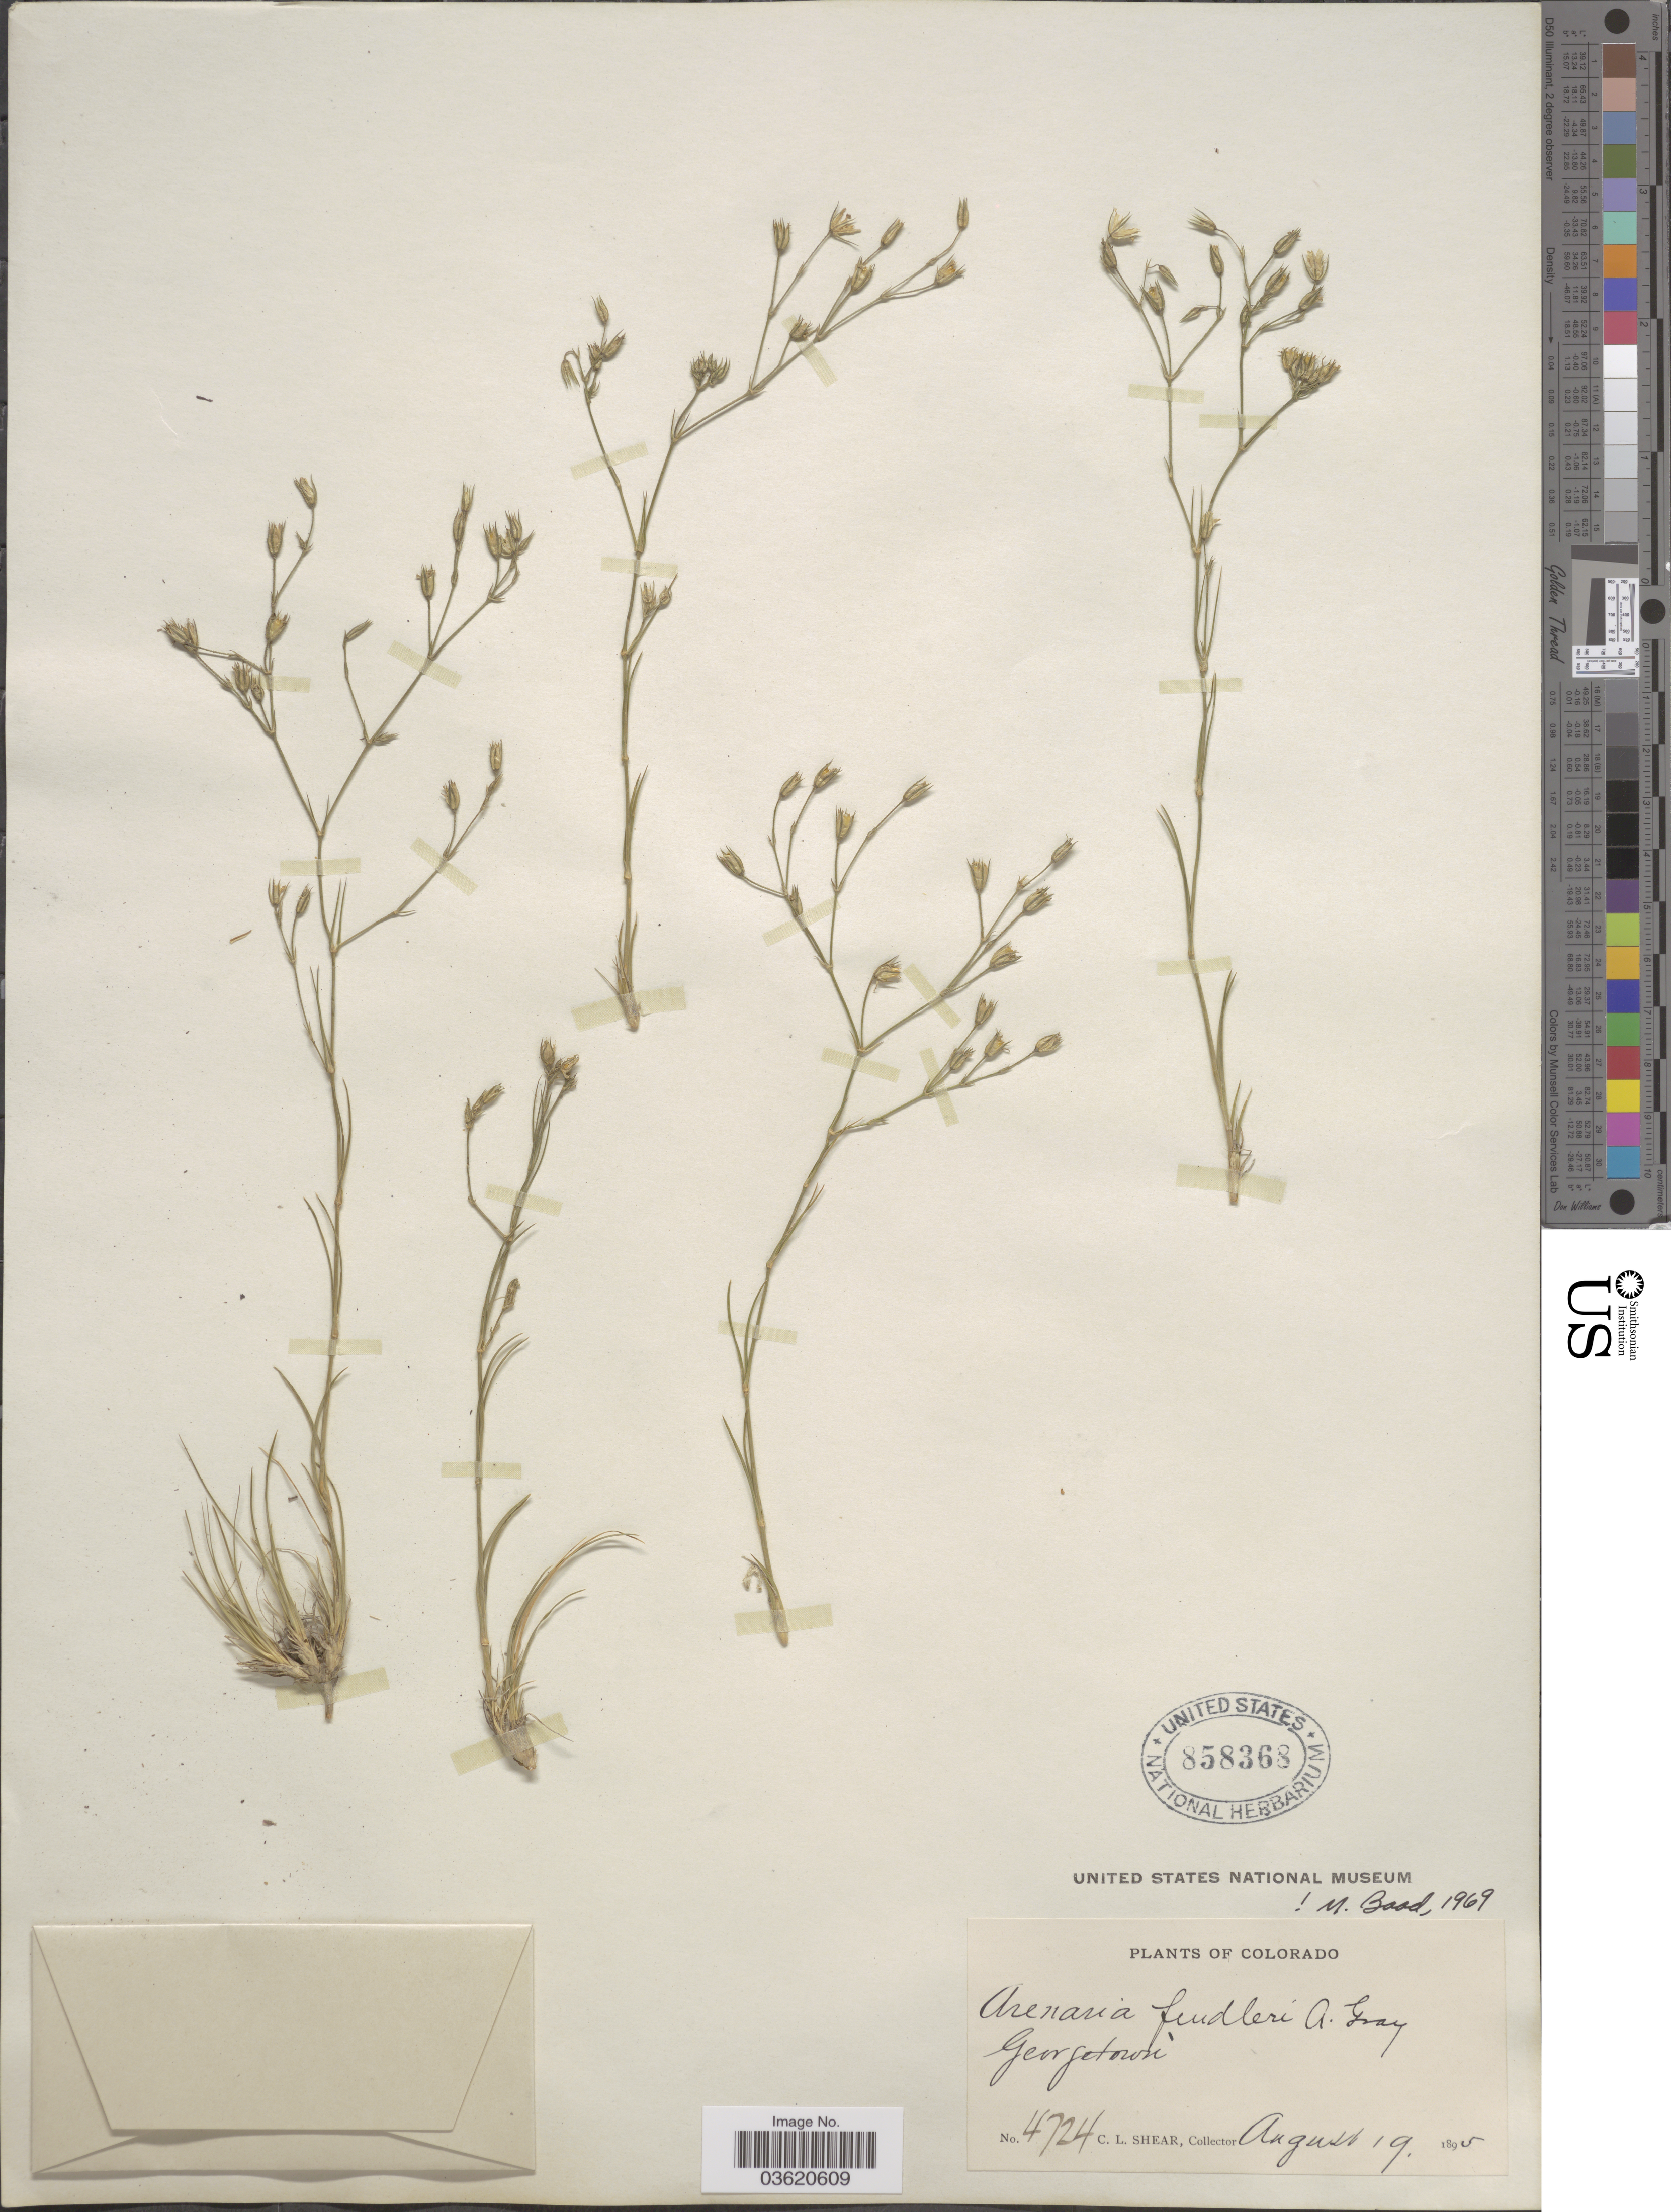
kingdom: Plantae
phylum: Tracheophyta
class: Magnoliopsida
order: Caryophyllales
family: Caryophyllaceae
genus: Eremogone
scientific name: Eremogone fendleri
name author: (A. Gray) Ikonn.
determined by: U.S. National Herbarium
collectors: C. L. Shear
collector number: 4724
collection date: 1895-08-19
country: United States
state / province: Colorado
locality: Georgetown.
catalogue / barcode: US 858368